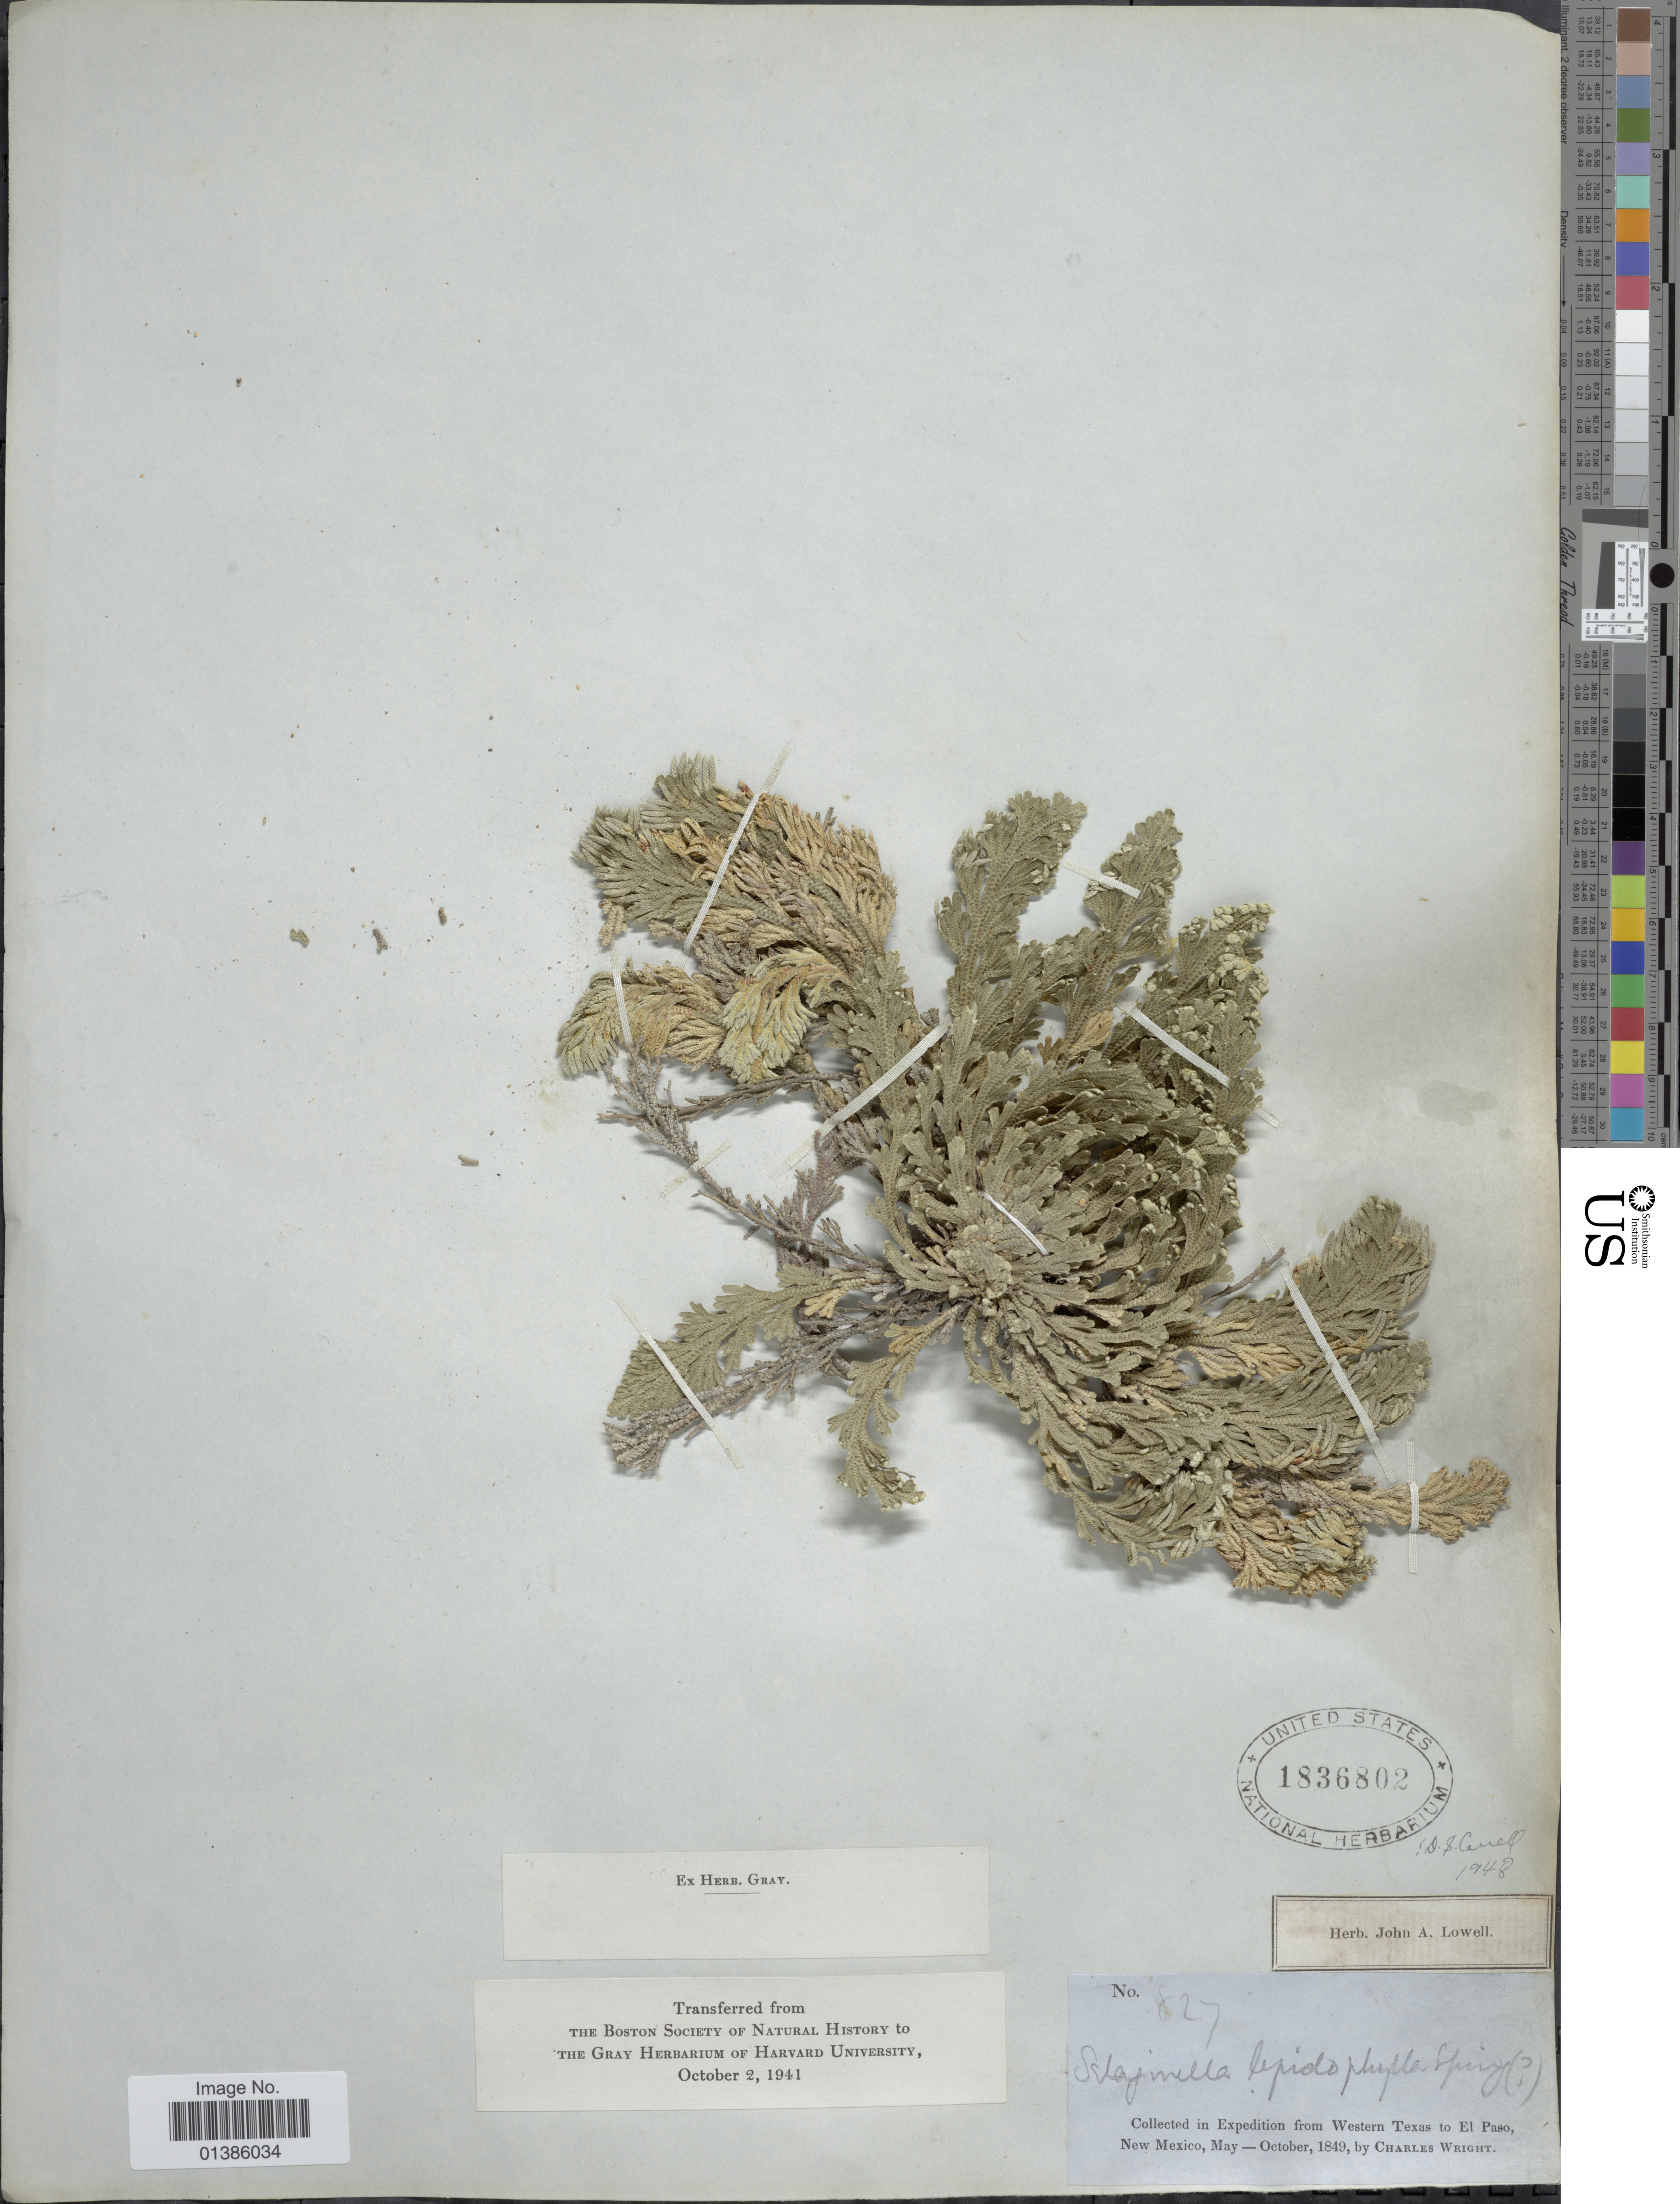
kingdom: Plantae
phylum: Tracheophyta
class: Lycopodiopsida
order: Selaginellales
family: Selaginellaceae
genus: Selaginella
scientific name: Selaginella lepidophylla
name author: (Hook. & Grev.) Spring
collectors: C. Wright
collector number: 827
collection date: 1849-05/1849-10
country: United States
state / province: New Mexico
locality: From Western Texas to El Paso.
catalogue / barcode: US 1836802